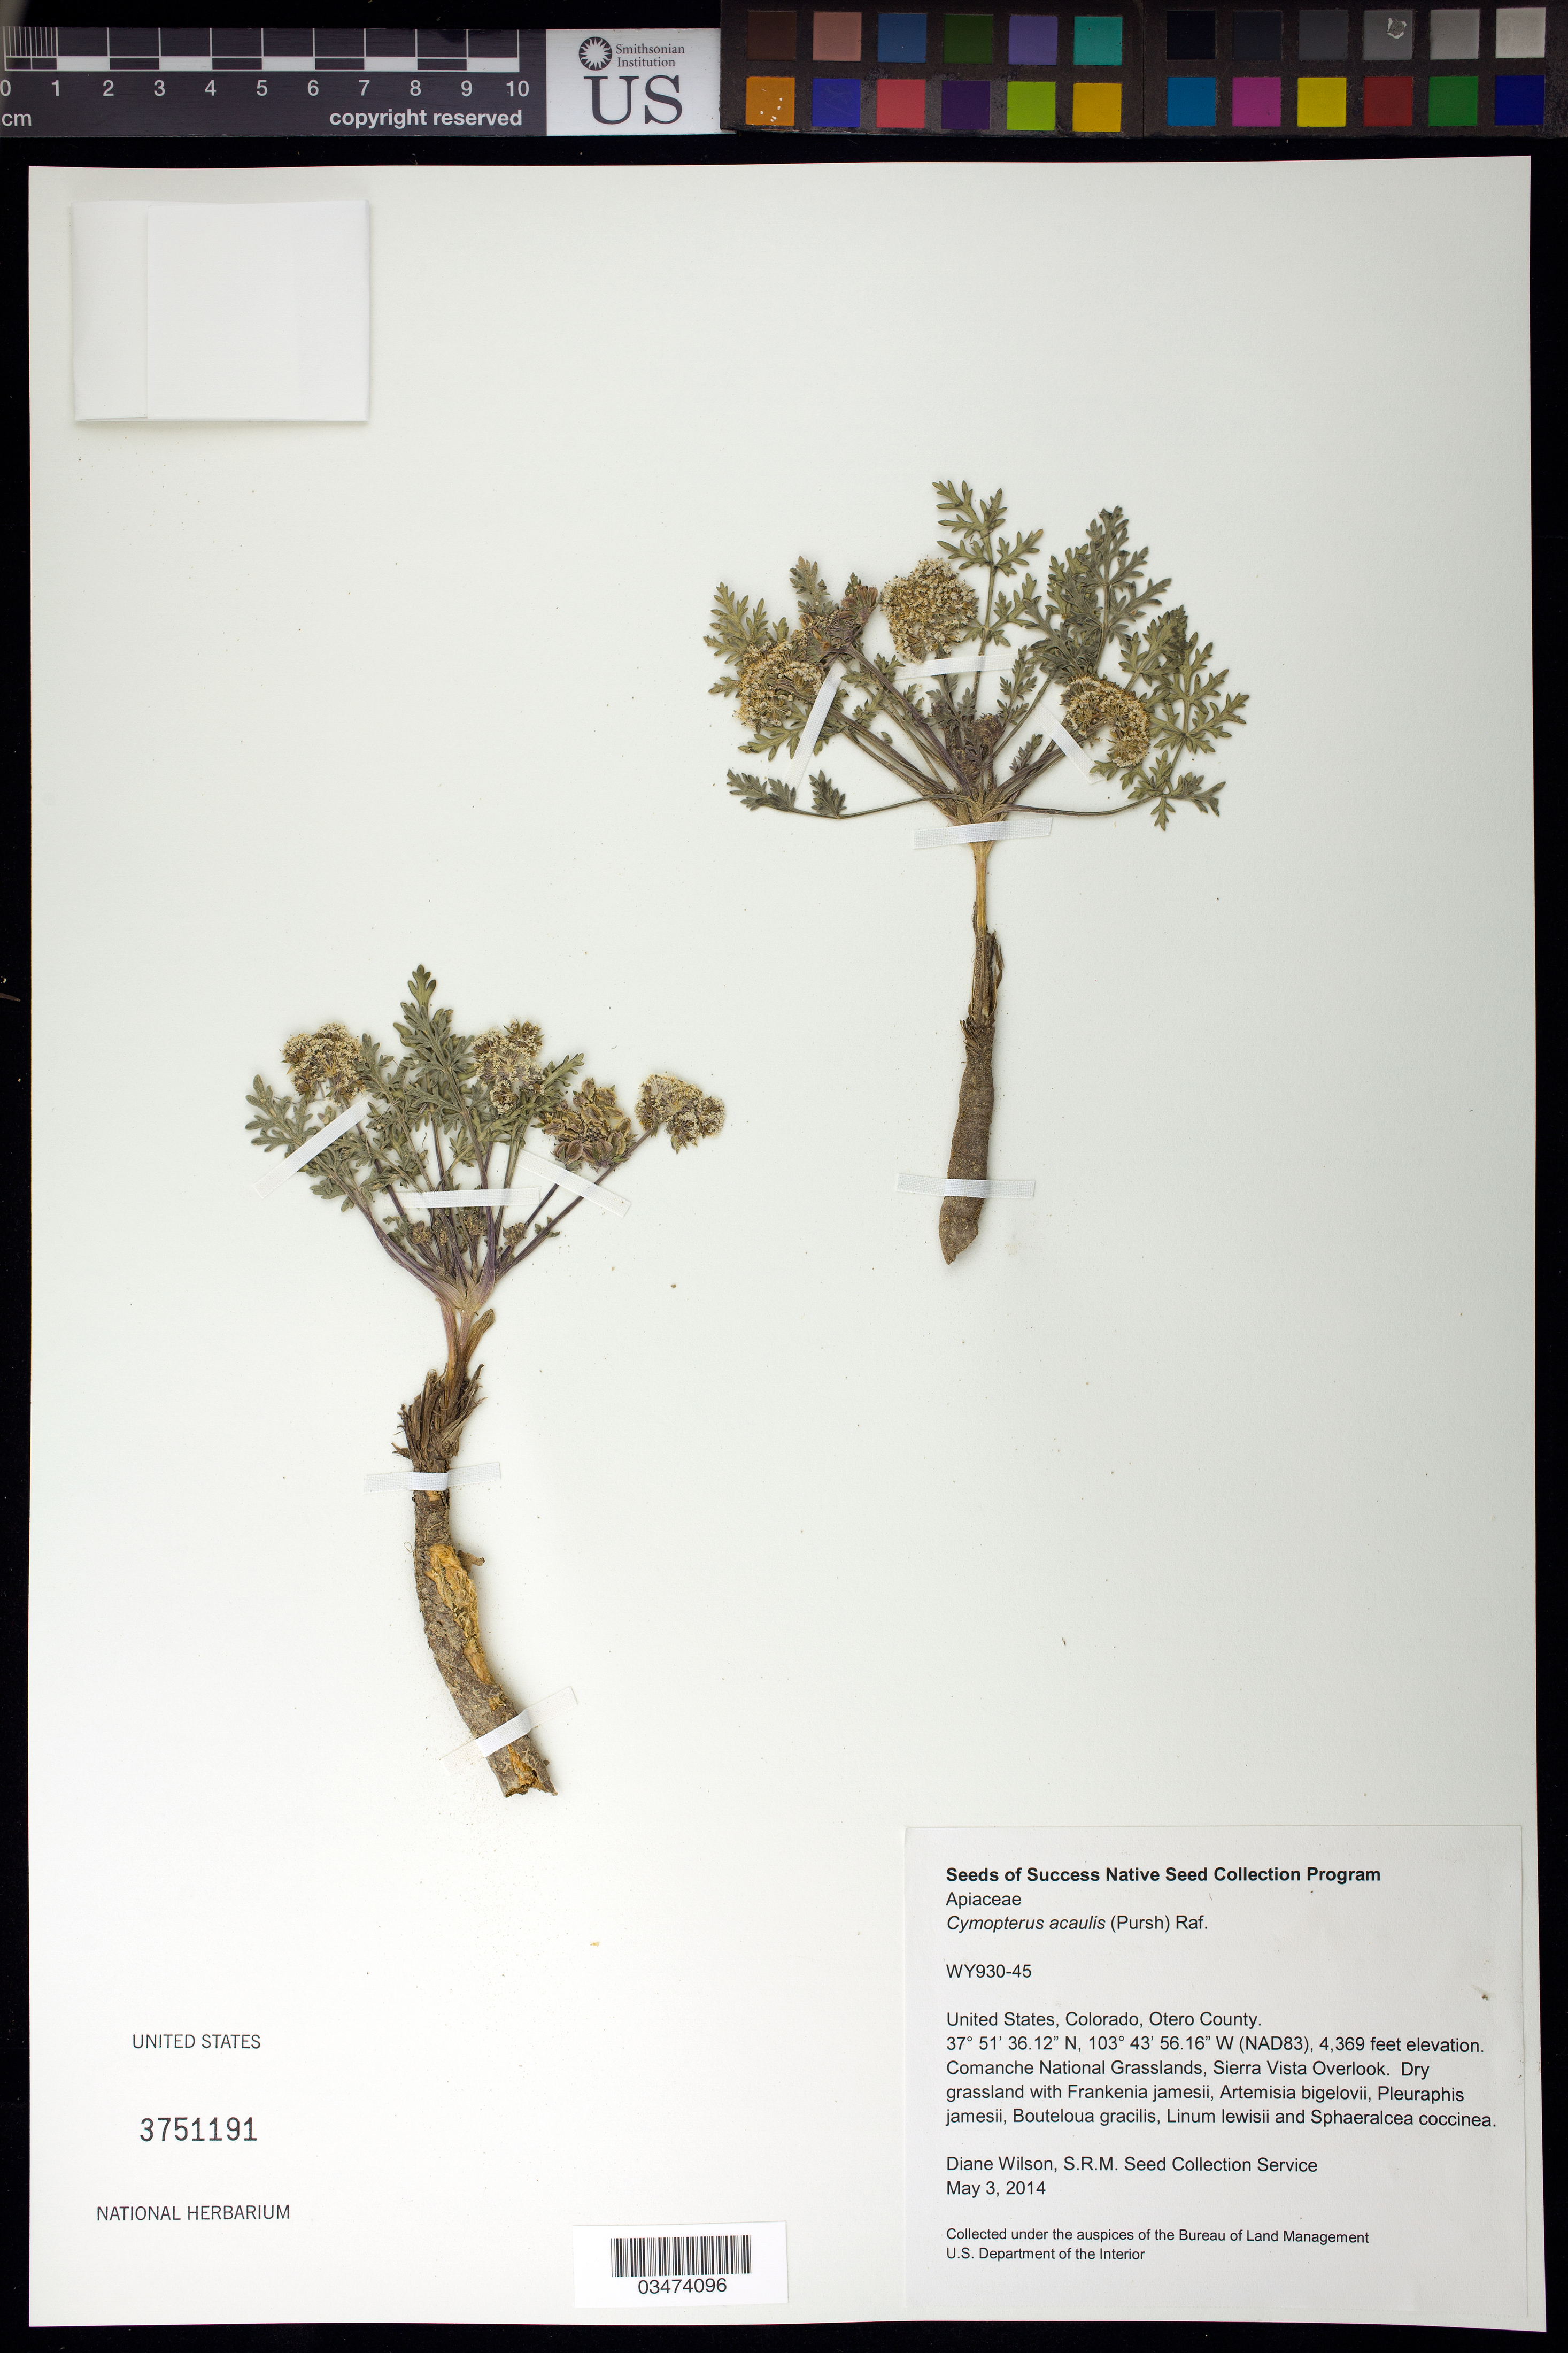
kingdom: Plantae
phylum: Tracheophyta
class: Magnoliopsida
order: Apiales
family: Apiaceae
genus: Cymopterus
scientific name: Cymopterus acaulis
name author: (Pursh) Raf.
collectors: D. Wilson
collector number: WY930-45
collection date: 2014-05-03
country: United States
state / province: Colorado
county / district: Otero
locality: Comanche National Grasslands. Sierra Vista Overlook.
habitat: Dry grassland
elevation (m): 1332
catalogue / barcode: US 3751191